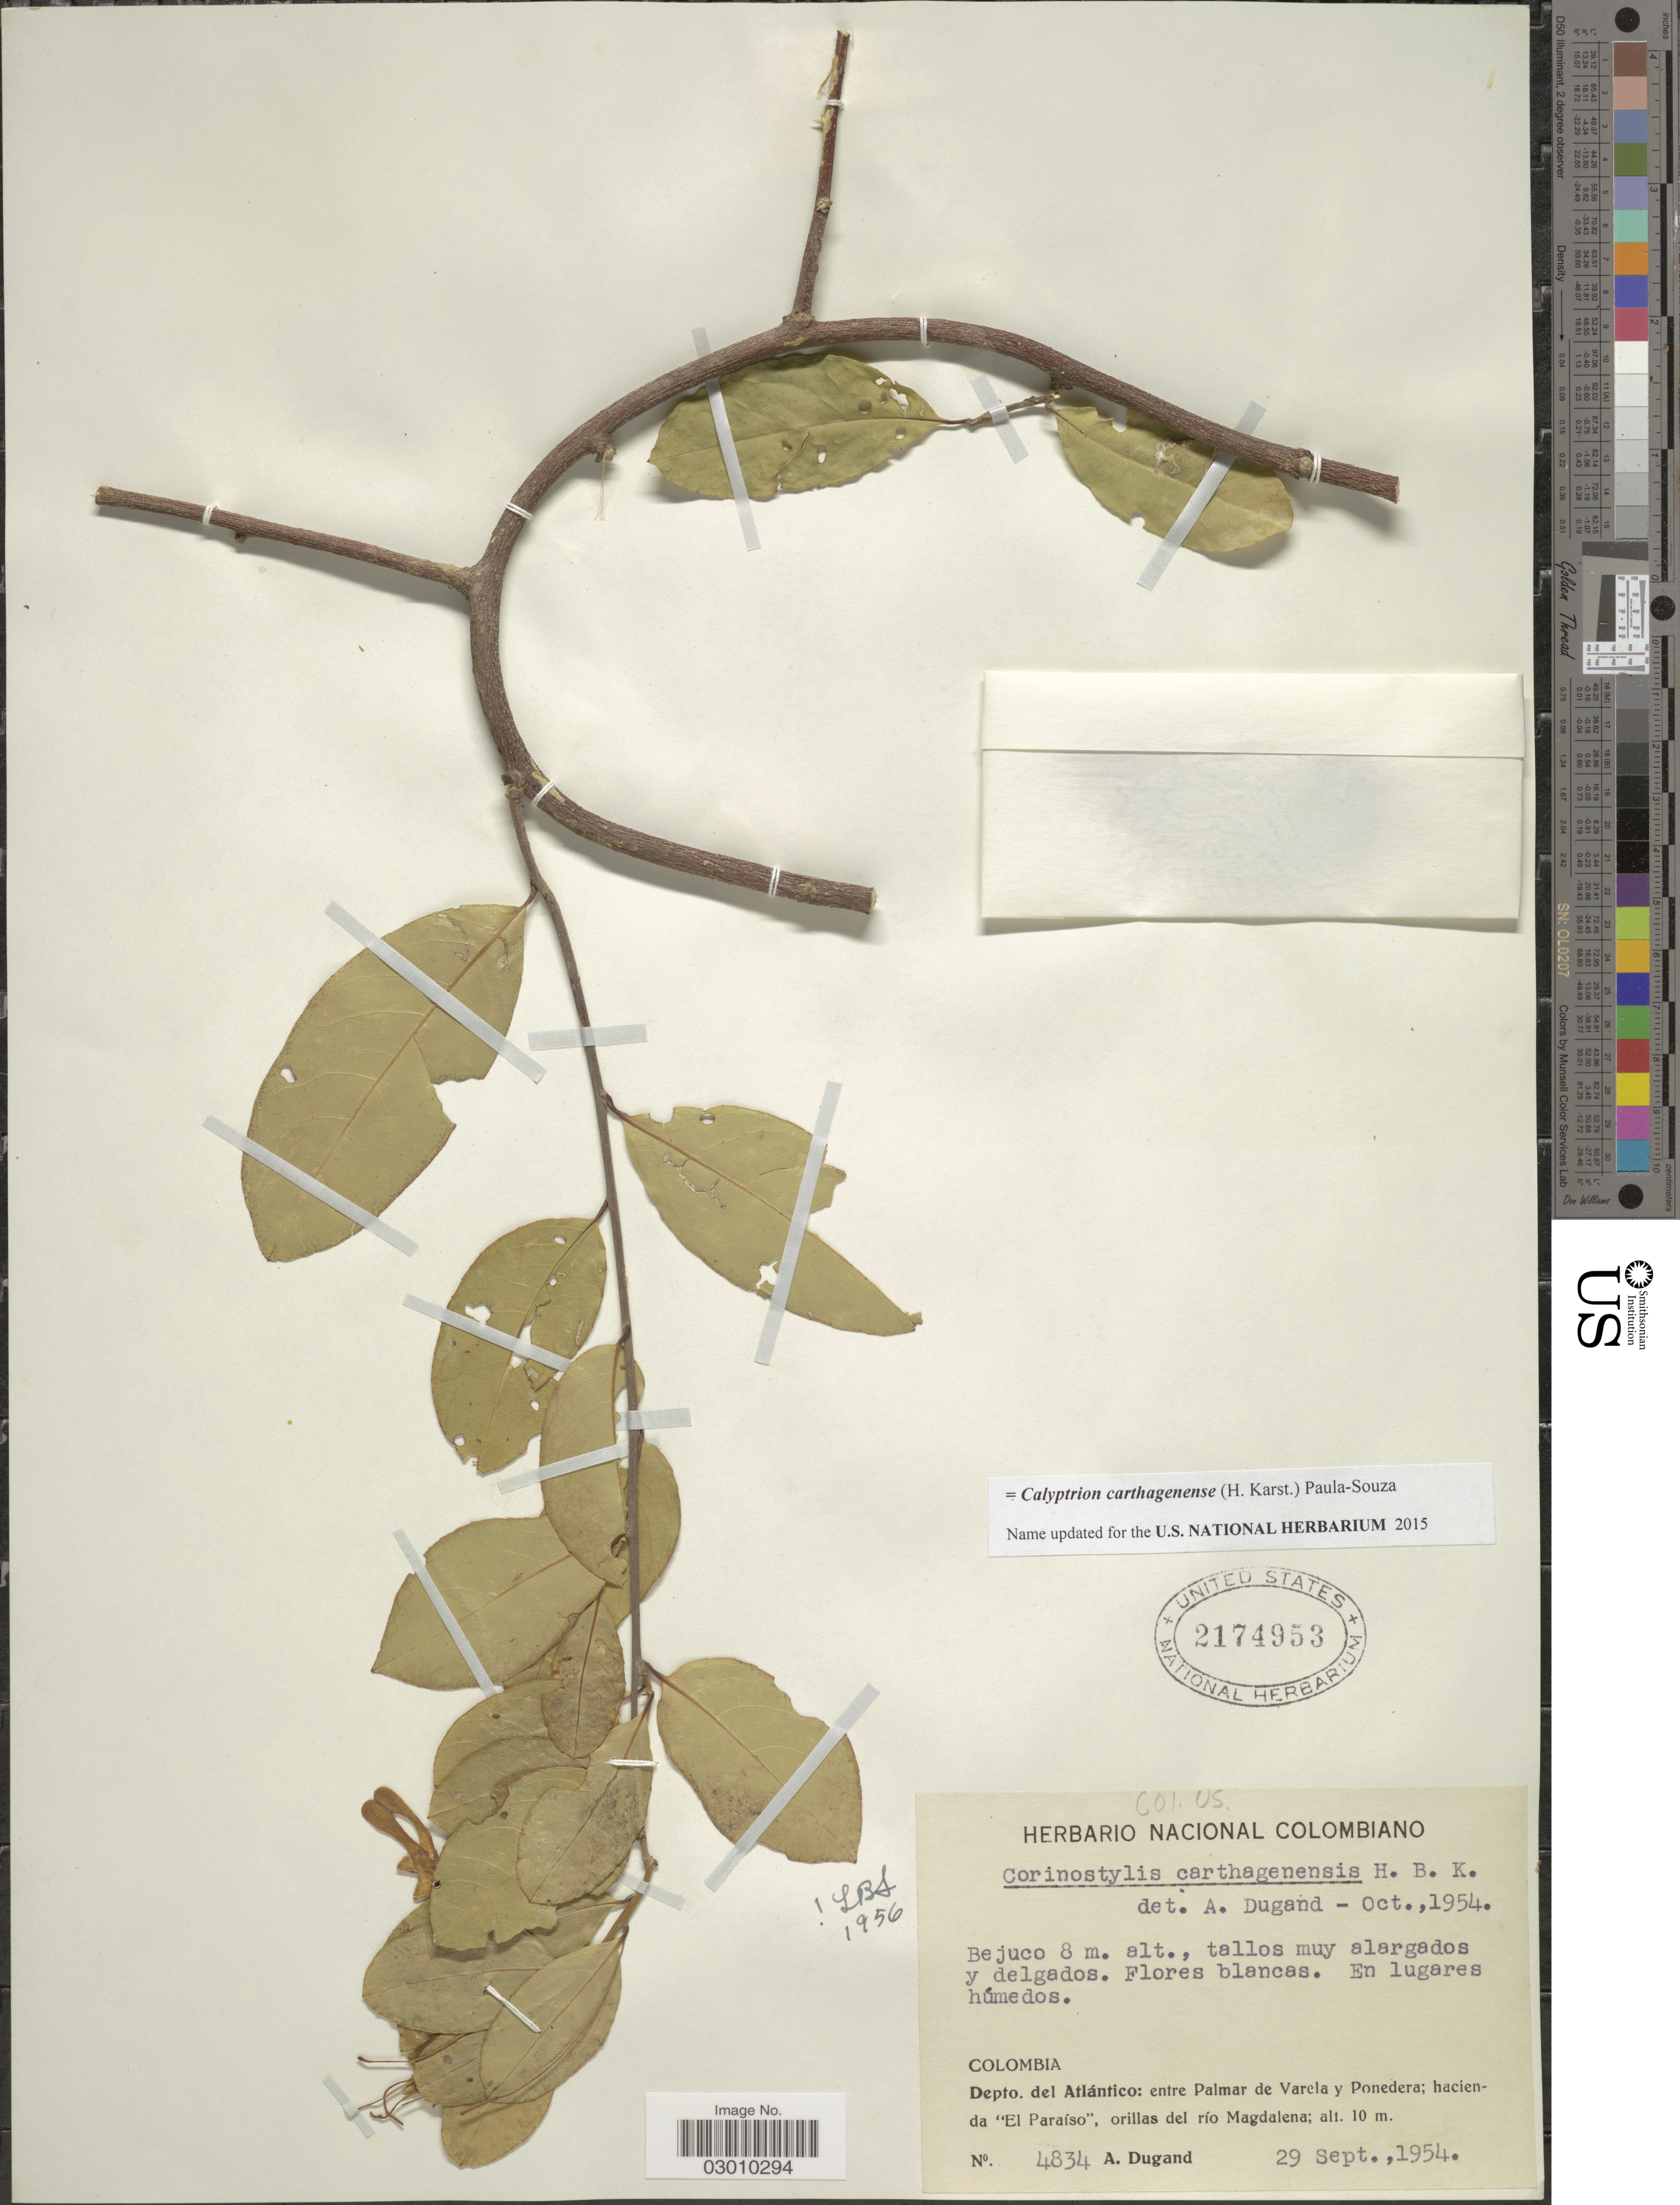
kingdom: Plantae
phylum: Tracheophyta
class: Magnoliopsida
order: Malpighiales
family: Violaceae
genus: Calyptrion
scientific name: Calyptrion carthagenense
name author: (H. Karst.) Paula-Souza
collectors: A. Dugand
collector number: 4834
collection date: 1954-09-29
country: Colombia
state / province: Atlántico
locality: Depto. del Atlántico: entre Paimar de Varela y Ponedera; hacienda "El Paraíso", orillas del río Magdalena.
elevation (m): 10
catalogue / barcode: US 2174953